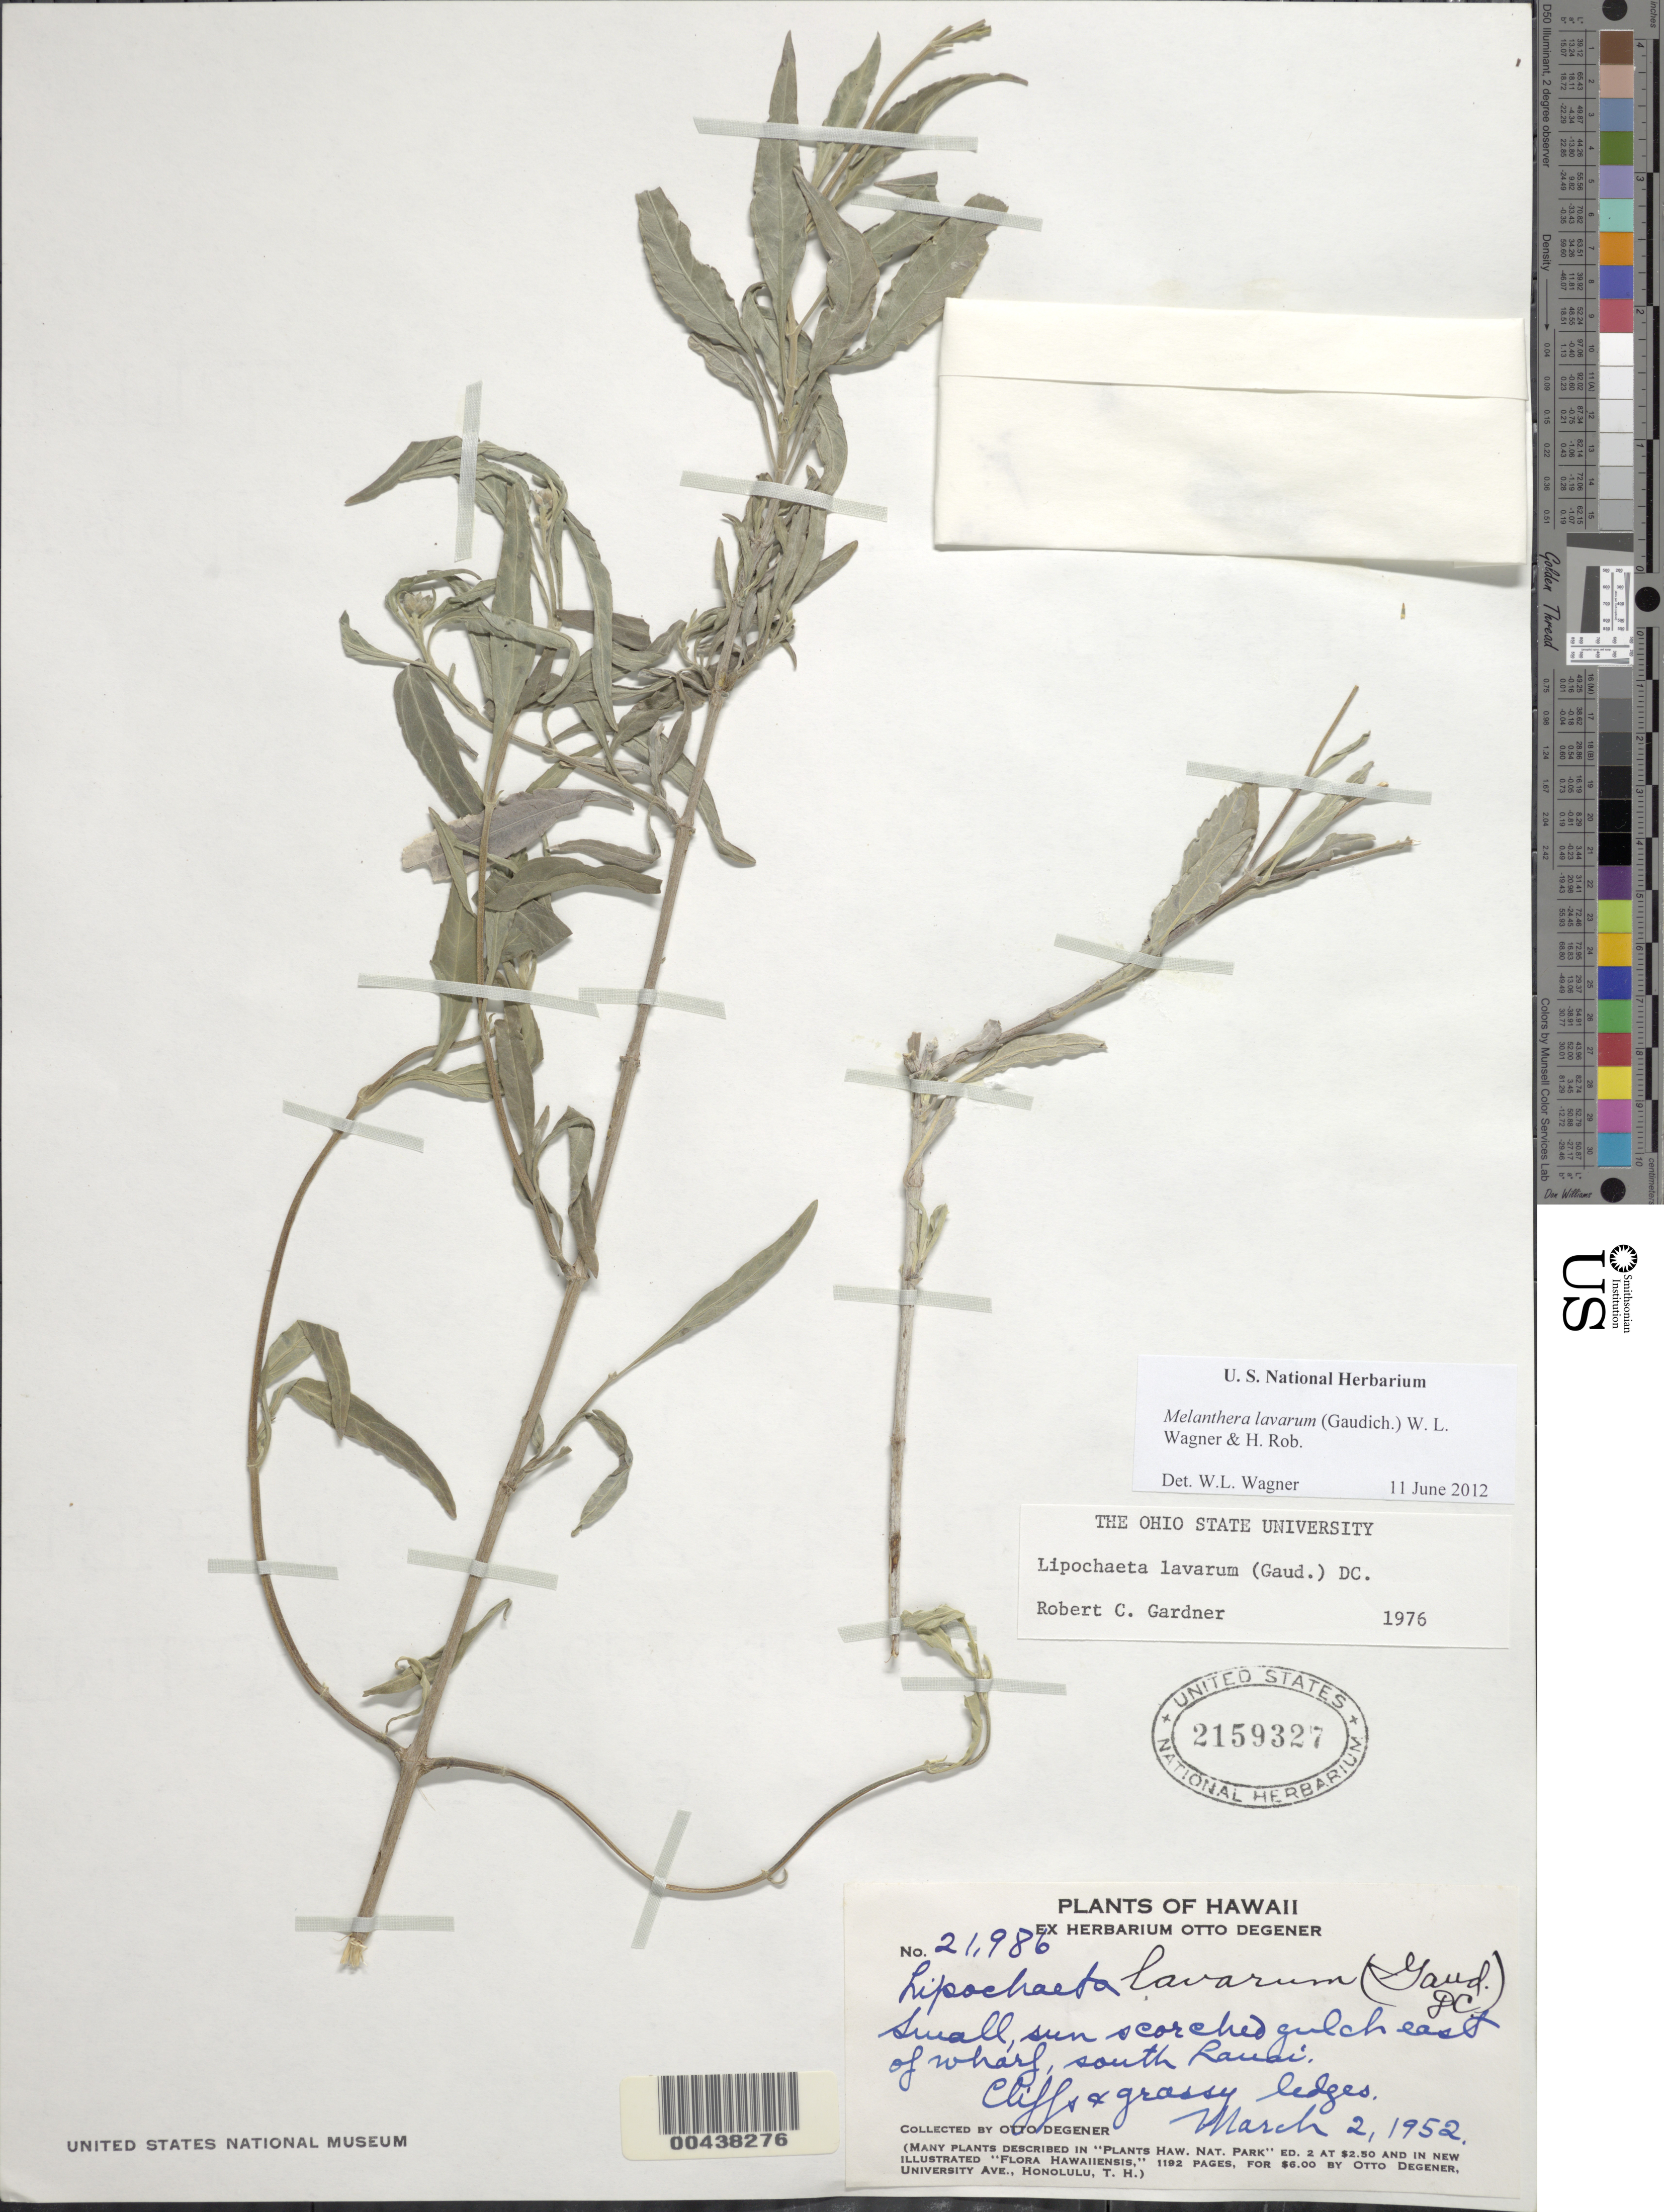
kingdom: Plantae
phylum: Tracheophyta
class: Magnoliopsida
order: Asterales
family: Asteraceae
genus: Wollastonia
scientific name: Wollastonia lavarum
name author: (Gaudich.) Orchard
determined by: Wagner, W. L., (BOT), Smithsonian Institution - National Museum of Natural History (UNITED STATES)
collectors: O. Degener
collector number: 21986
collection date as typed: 2 Mar 1952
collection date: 1952-03-02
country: United States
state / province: Hawaii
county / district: Maui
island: Lana'i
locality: Gulch E of wharf, S Lanai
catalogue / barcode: US 2159327